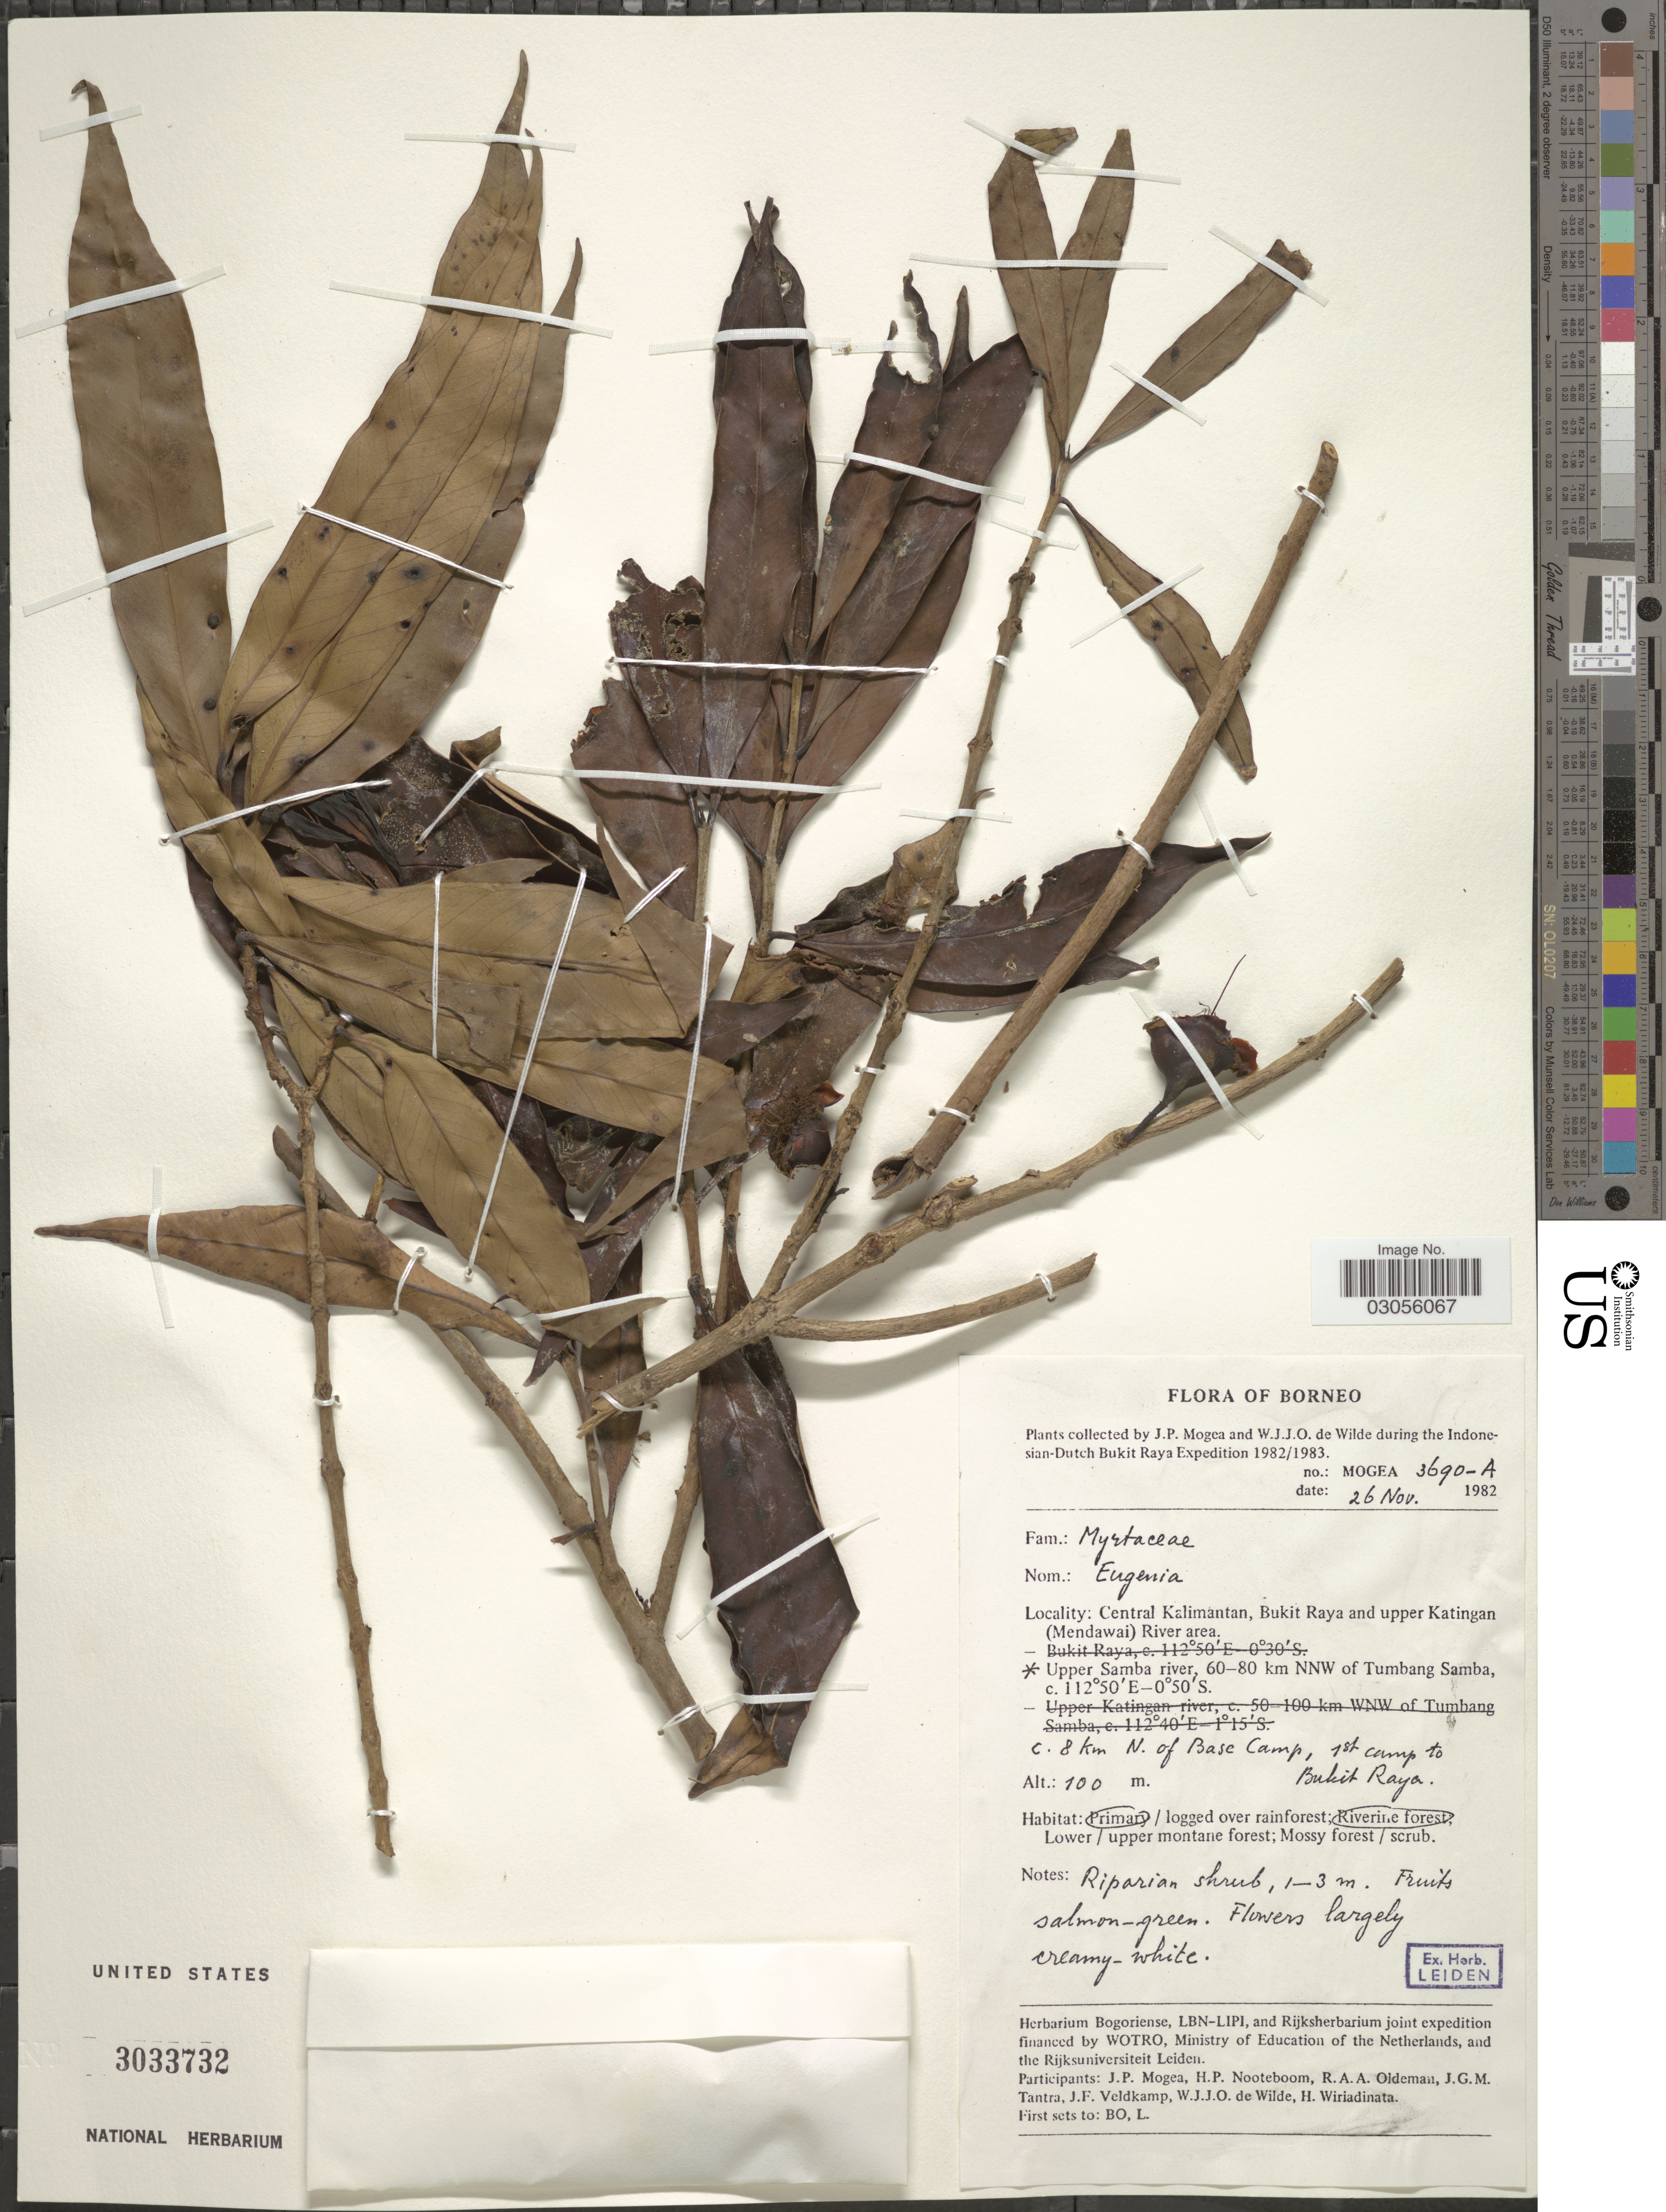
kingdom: Plantae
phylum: Tracheophyta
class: Magnoliopsida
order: Myrtales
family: Myrtaceae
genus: Eugenia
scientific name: Eugenia sp.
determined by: Strong, M. T., (US), Smithsonian Institution - National Museum of Natural History (UNITED STATES)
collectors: J. Mogea & W. J. de Wilde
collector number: MOGEA 3690-A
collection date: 1982-11-26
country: Indonesia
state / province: Kalimantan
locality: Borneo. Central Kalimantan, Bukit Raya and upper Katingan (Mendawai) River area. Upper Samba river, 60-80 km NNW of Tumbang Samba, c. 8 km N. of Base Camp, 1st camp to Bukit Raya.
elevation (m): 100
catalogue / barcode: US 3033732